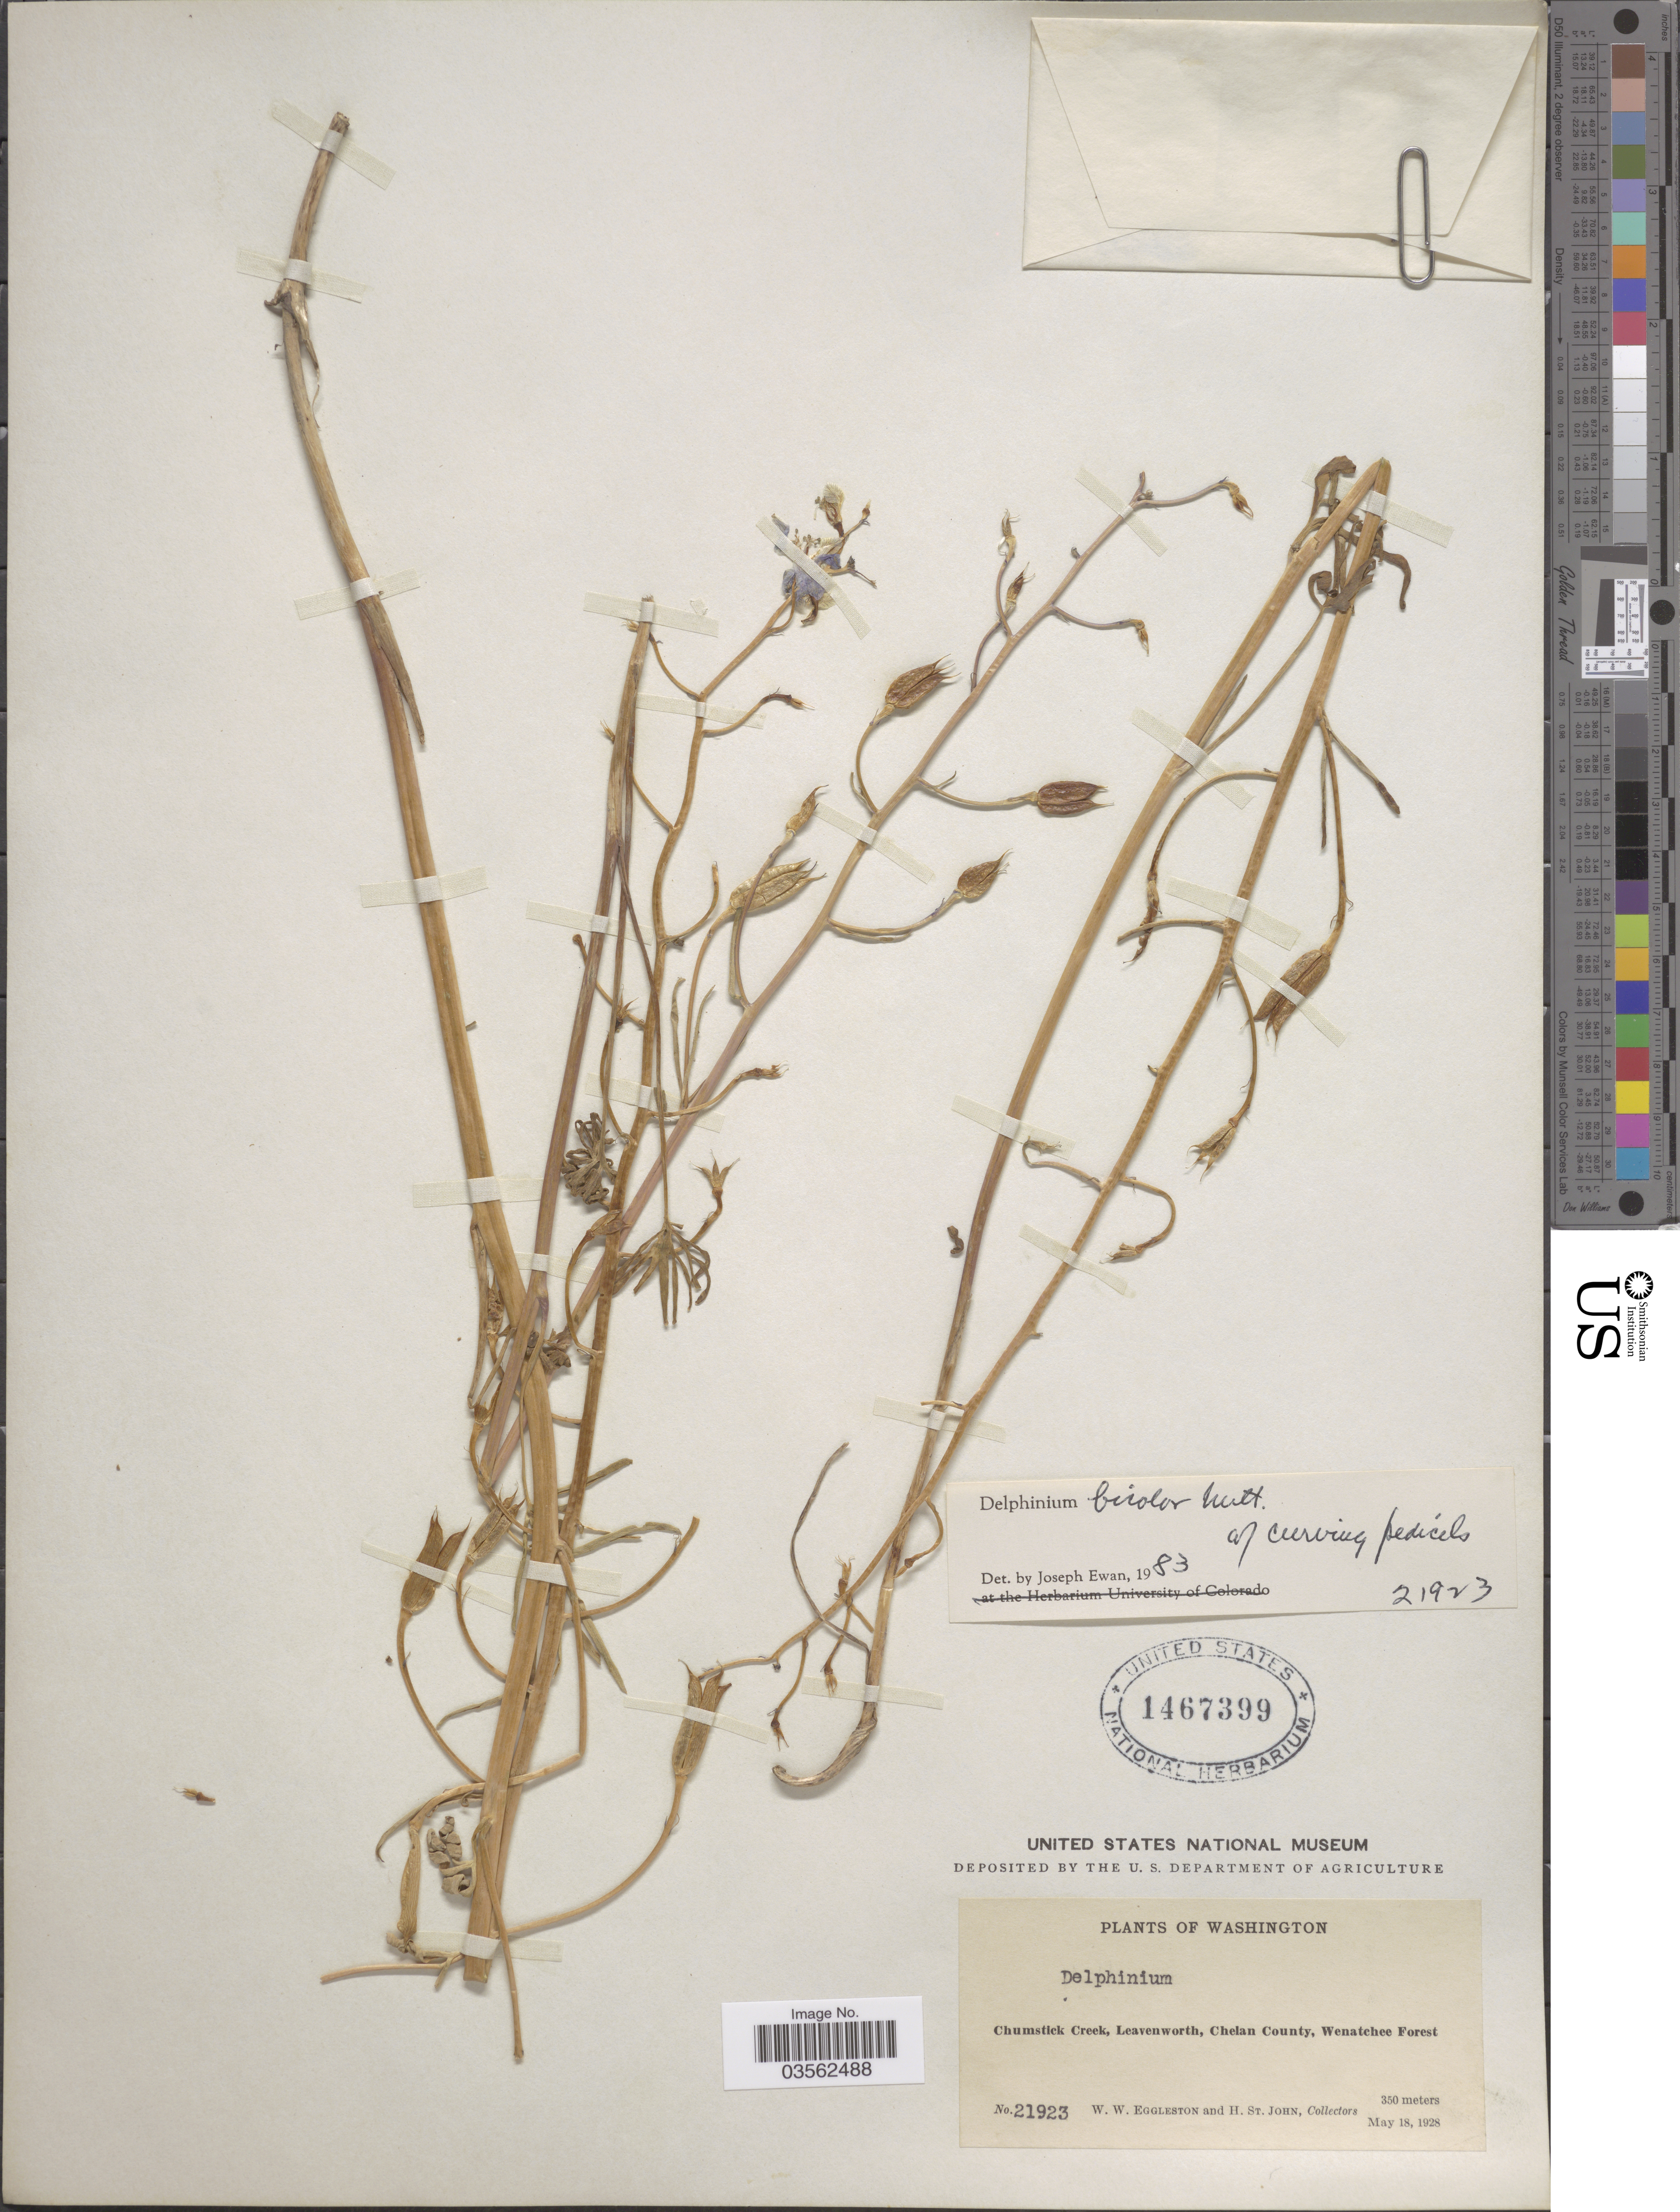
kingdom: Plantae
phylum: Tracheophyta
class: Magnoliopsida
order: Ranunculales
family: Ranunculaceae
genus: Delphinium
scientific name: Delphinium bicolor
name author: Nutt.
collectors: W. W. Eggleston & H. St. John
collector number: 21923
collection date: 1928-05-18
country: United States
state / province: Washington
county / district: Chelan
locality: Chumstick Creek, Leavenworth, Chelan County, Wenatchee Forest.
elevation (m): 350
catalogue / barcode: US 1467399